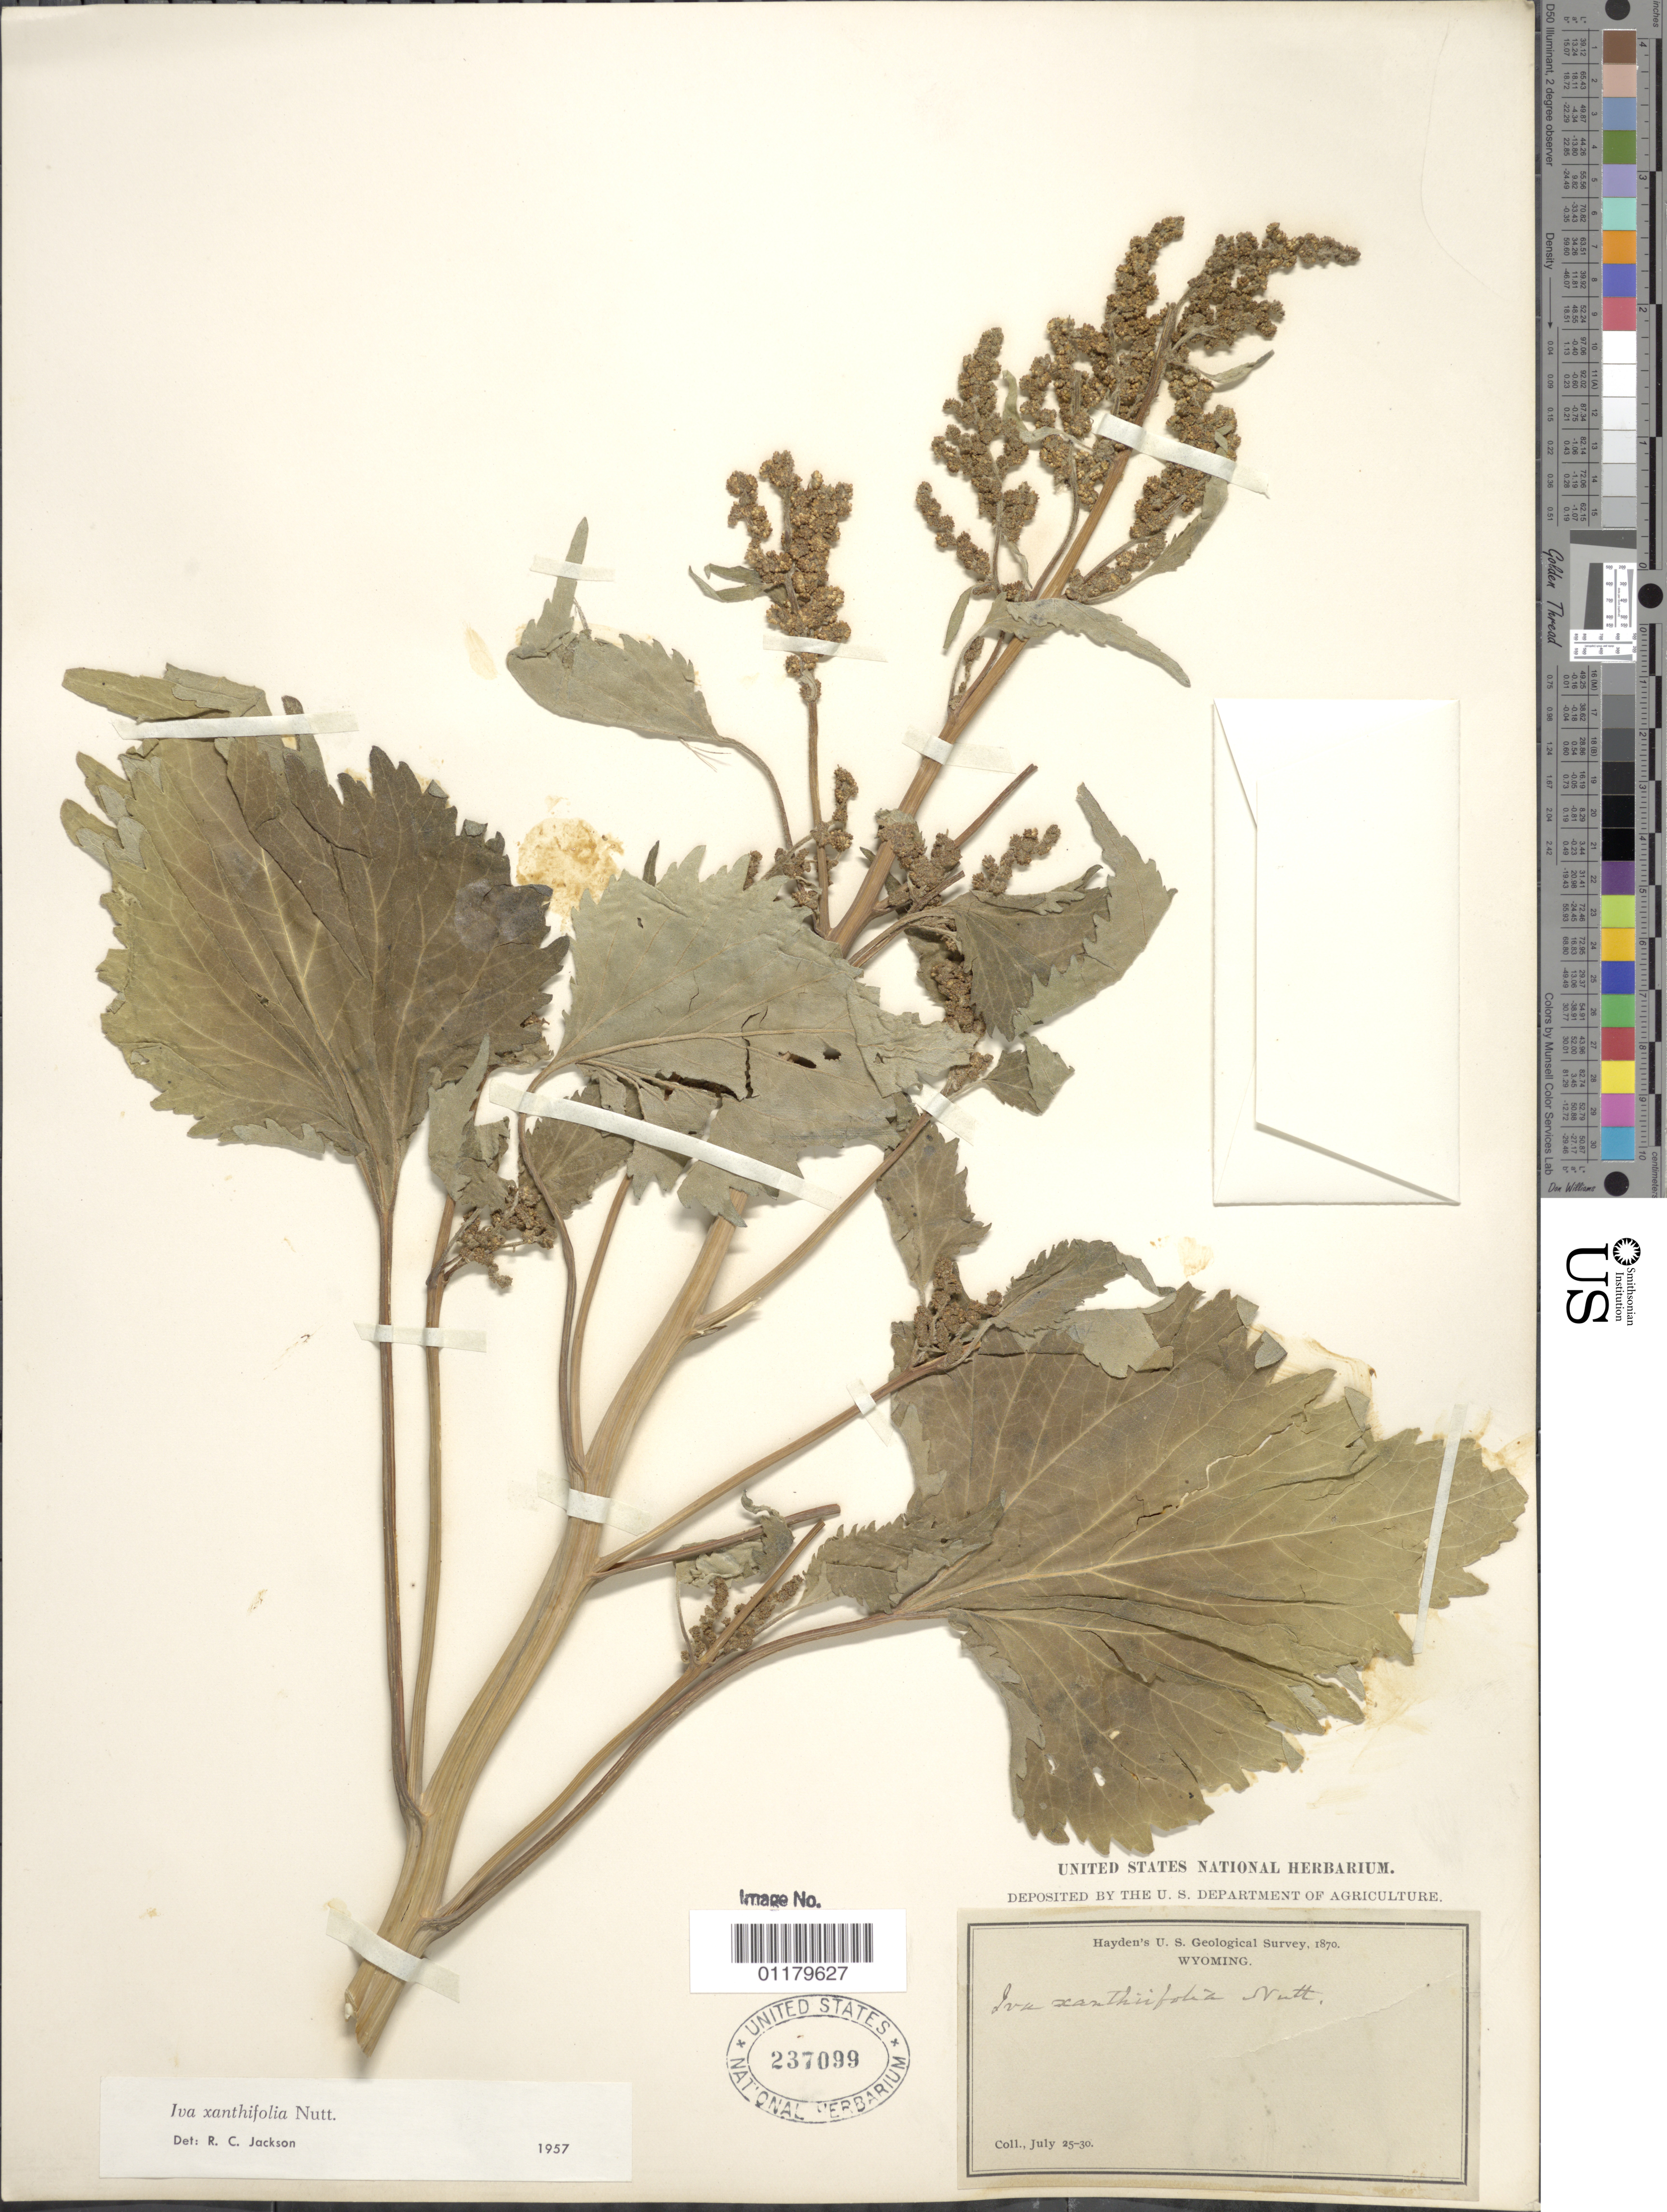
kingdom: Plantae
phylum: Tracheophyta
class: Magnoliopsida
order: Asterales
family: Asteraceae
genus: Iva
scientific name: Iva xanthifolia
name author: Nutt.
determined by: Jackson, R. C.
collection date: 1870-07-25/1870-07-30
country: United States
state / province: Wyoming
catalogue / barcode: US 237099